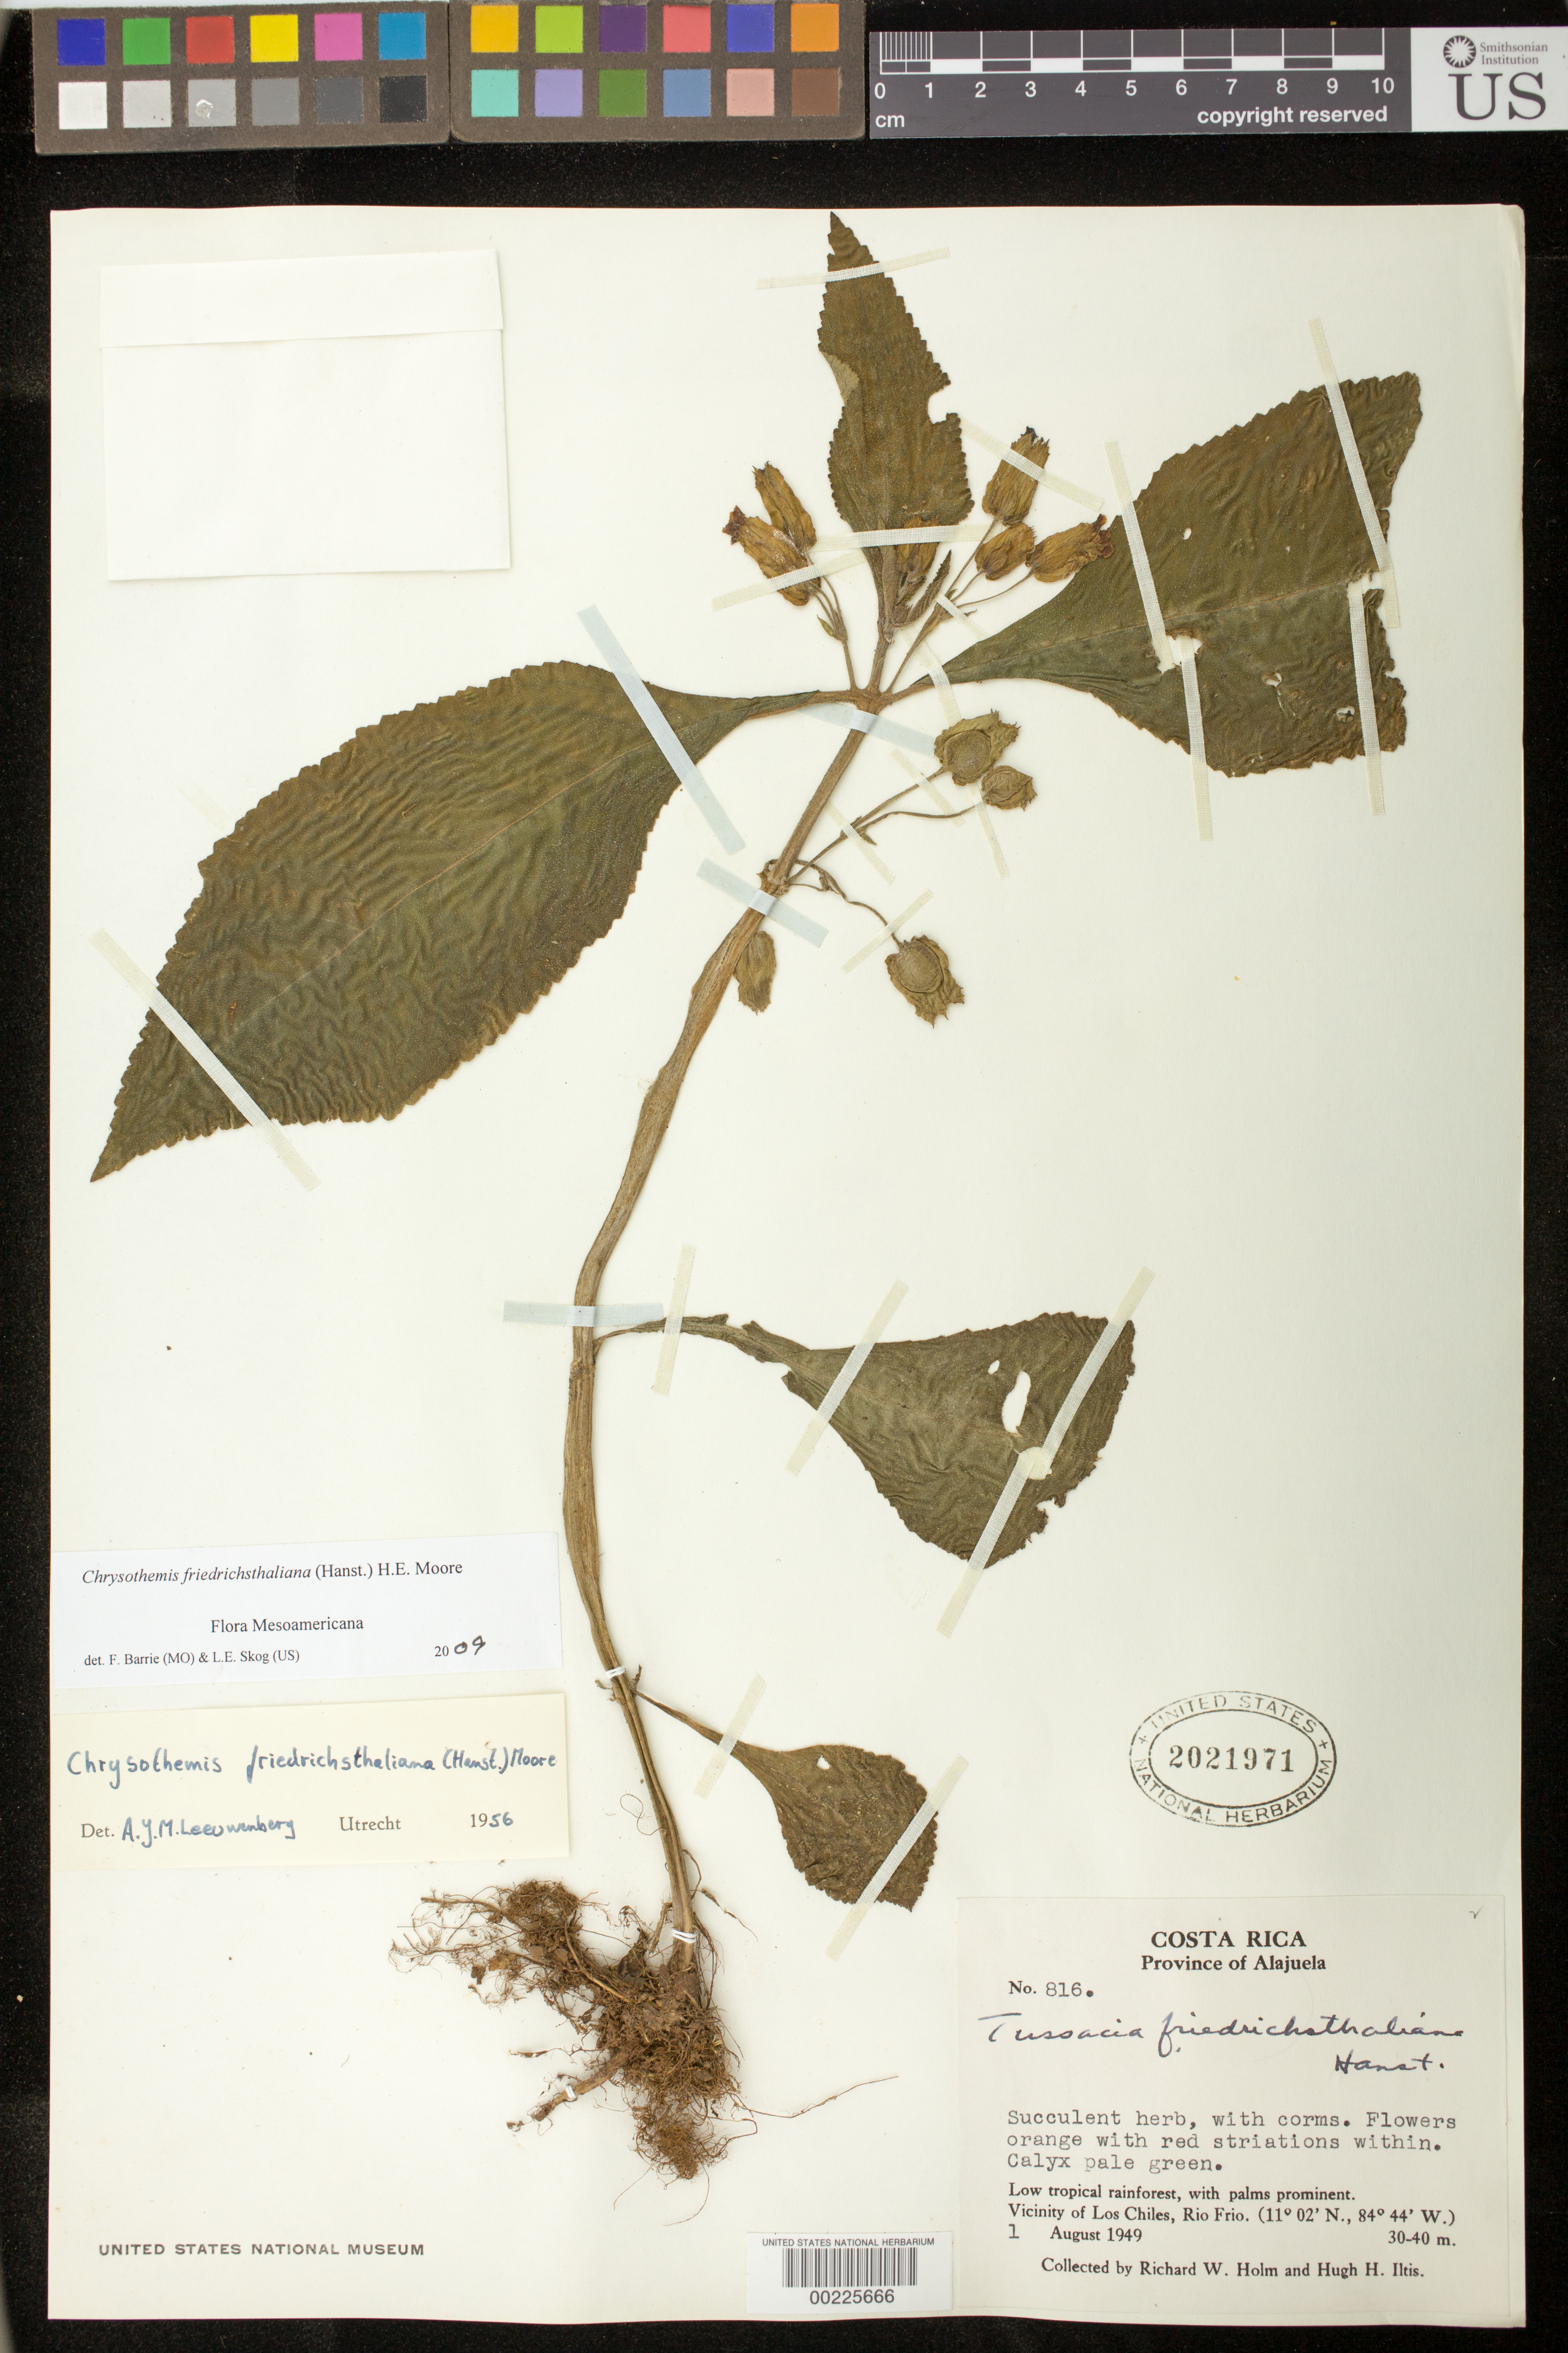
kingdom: Plantae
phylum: Tracheophyta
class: Magnoliopsida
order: Lamiales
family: Gesneriaceae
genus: Chrysothemis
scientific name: Chrysothemis friedrichsthaliana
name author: (Hanst.) H.E. Moore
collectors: R. W. Holm & H. H. Iltis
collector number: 816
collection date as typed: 01 Aug 1949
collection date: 1949-08-01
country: Costa Rica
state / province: Alajuela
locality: Vicinity of Los Chiles, Rio Frio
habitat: Low tropical rainforest, with palms prominent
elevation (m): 30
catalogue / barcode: US 2021971